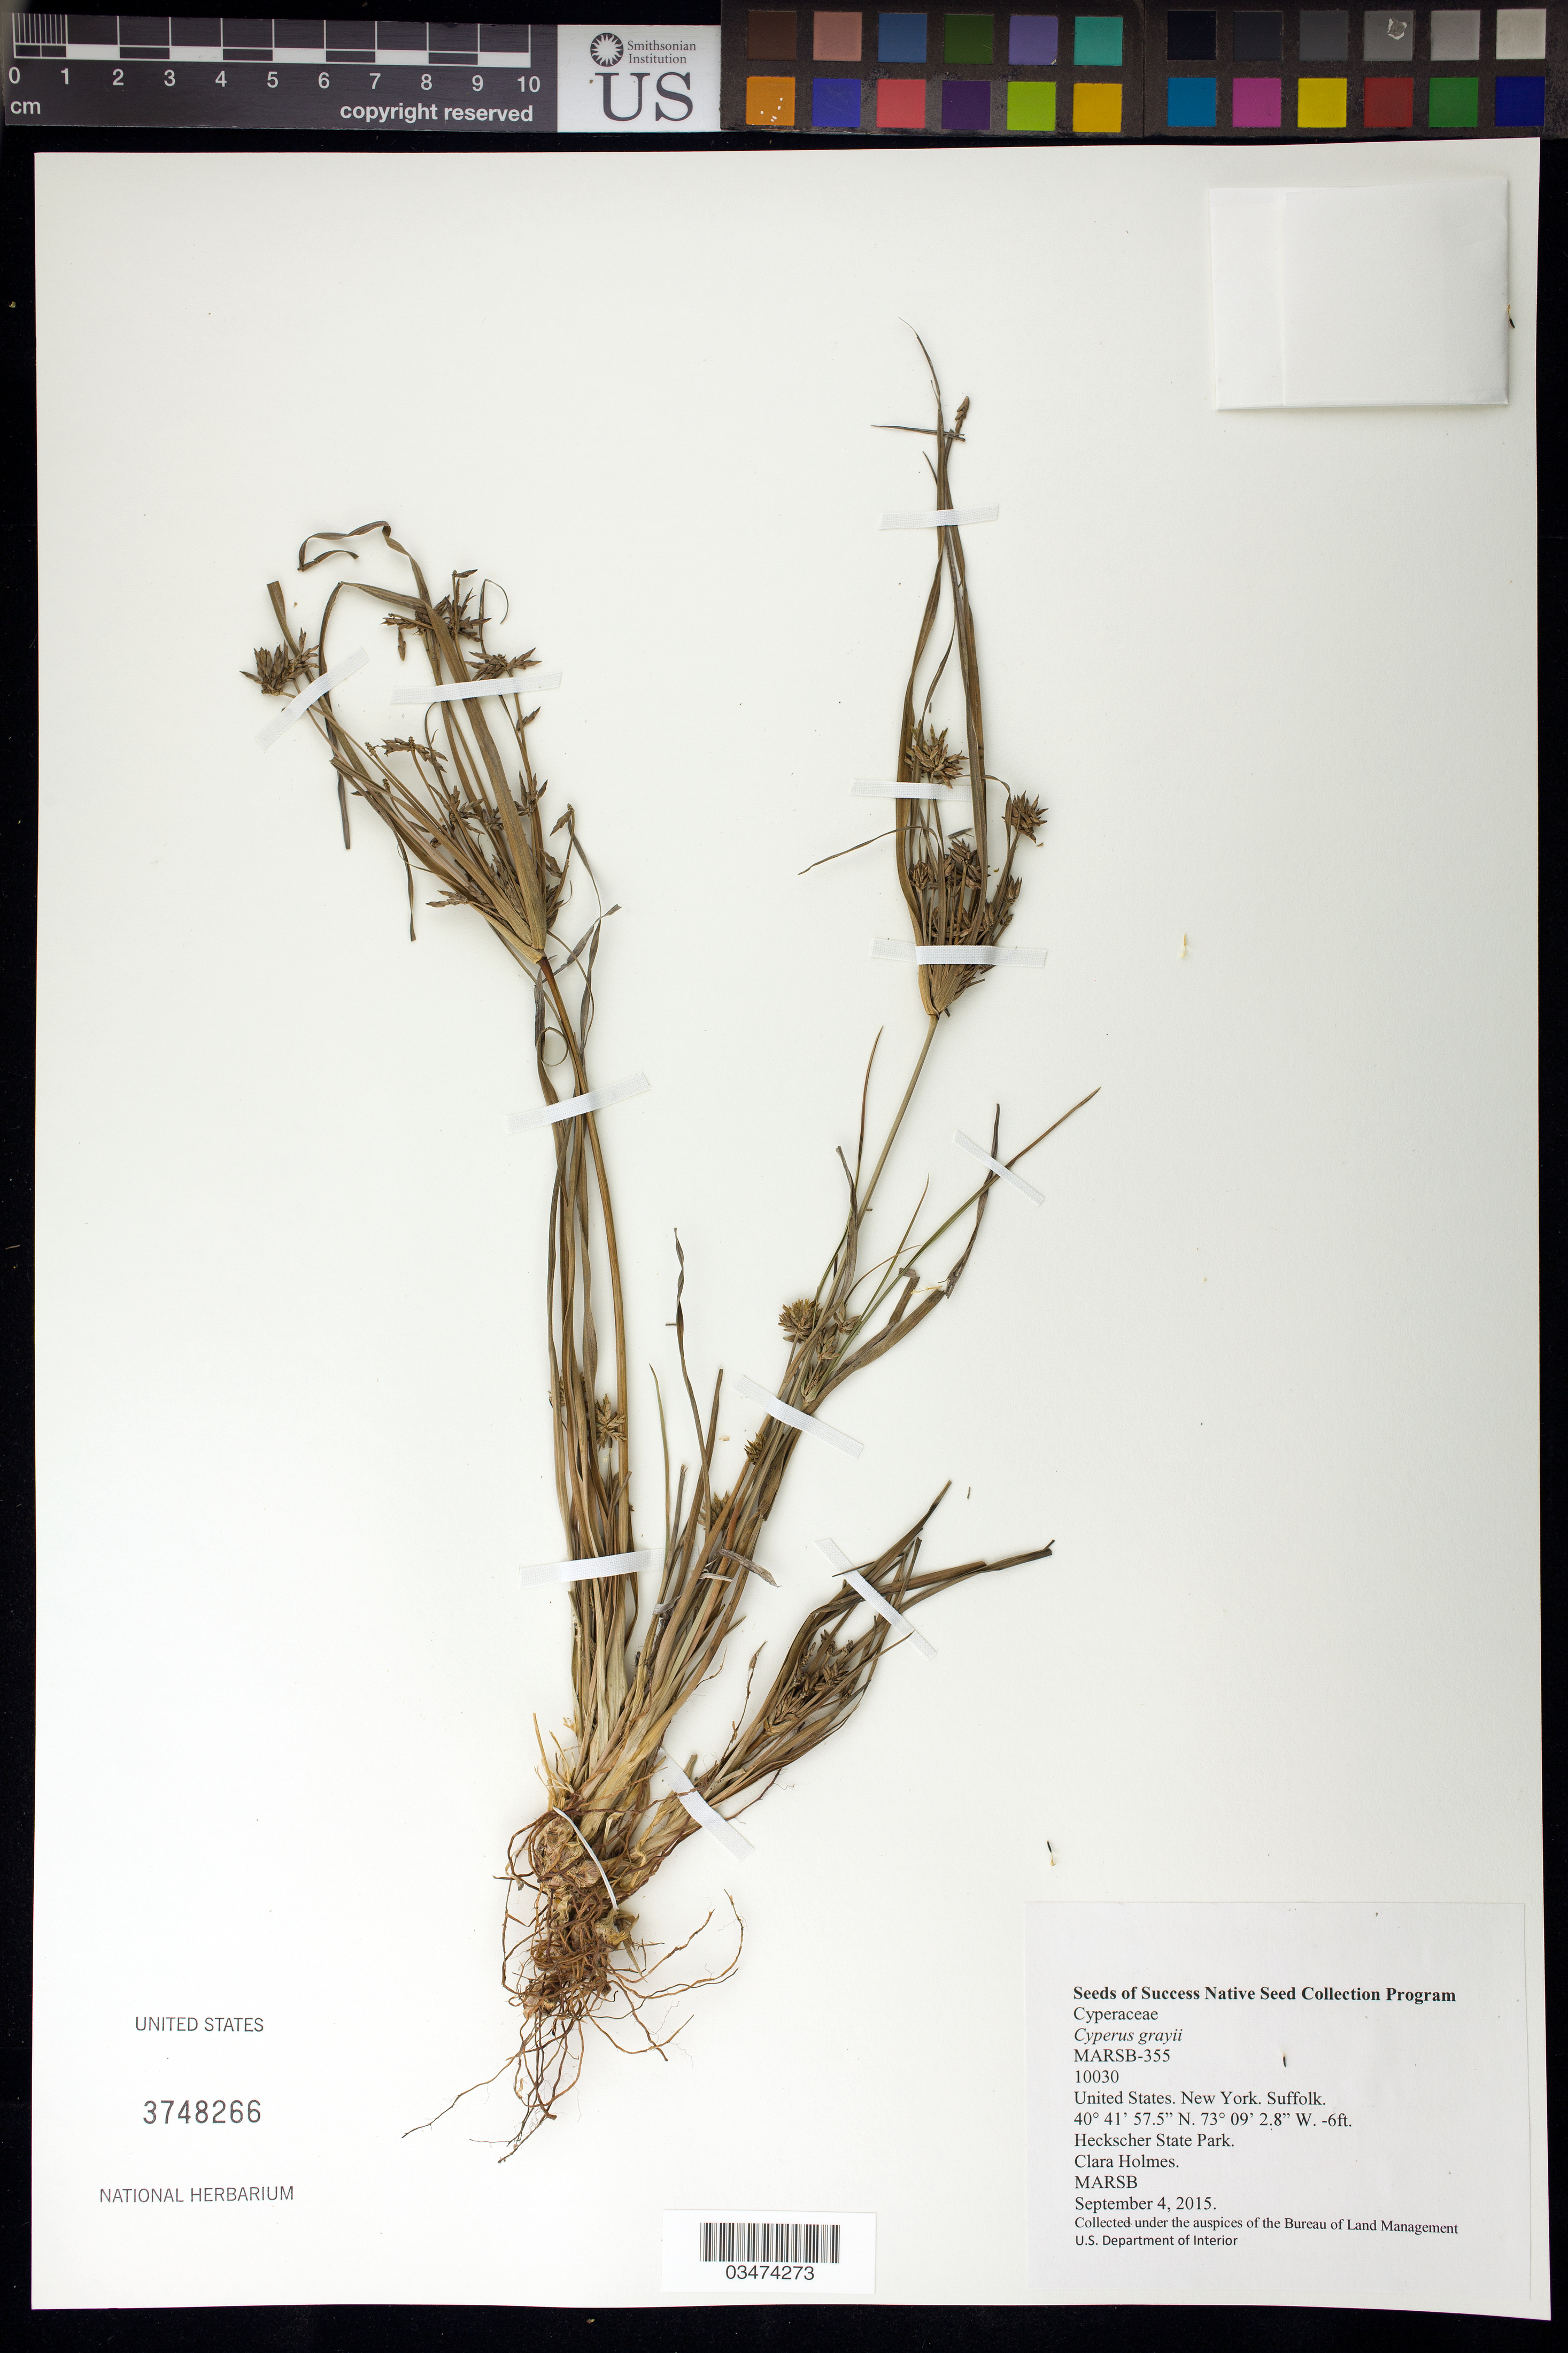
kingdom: Plantae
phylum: Tracheophyta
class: Liliopsida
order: Poales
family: Cyperaceae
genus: Cyperus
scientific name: Cyperus grayi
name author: Torr.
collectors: C. Holmes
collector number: MARSB-355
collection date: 2015-09-04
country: United States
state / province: New York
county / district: Suffolk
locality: Heckscher State Park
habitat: North Atlantic Coastal Shrub and Grass Dune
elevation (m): -2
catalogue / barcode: US 3748266